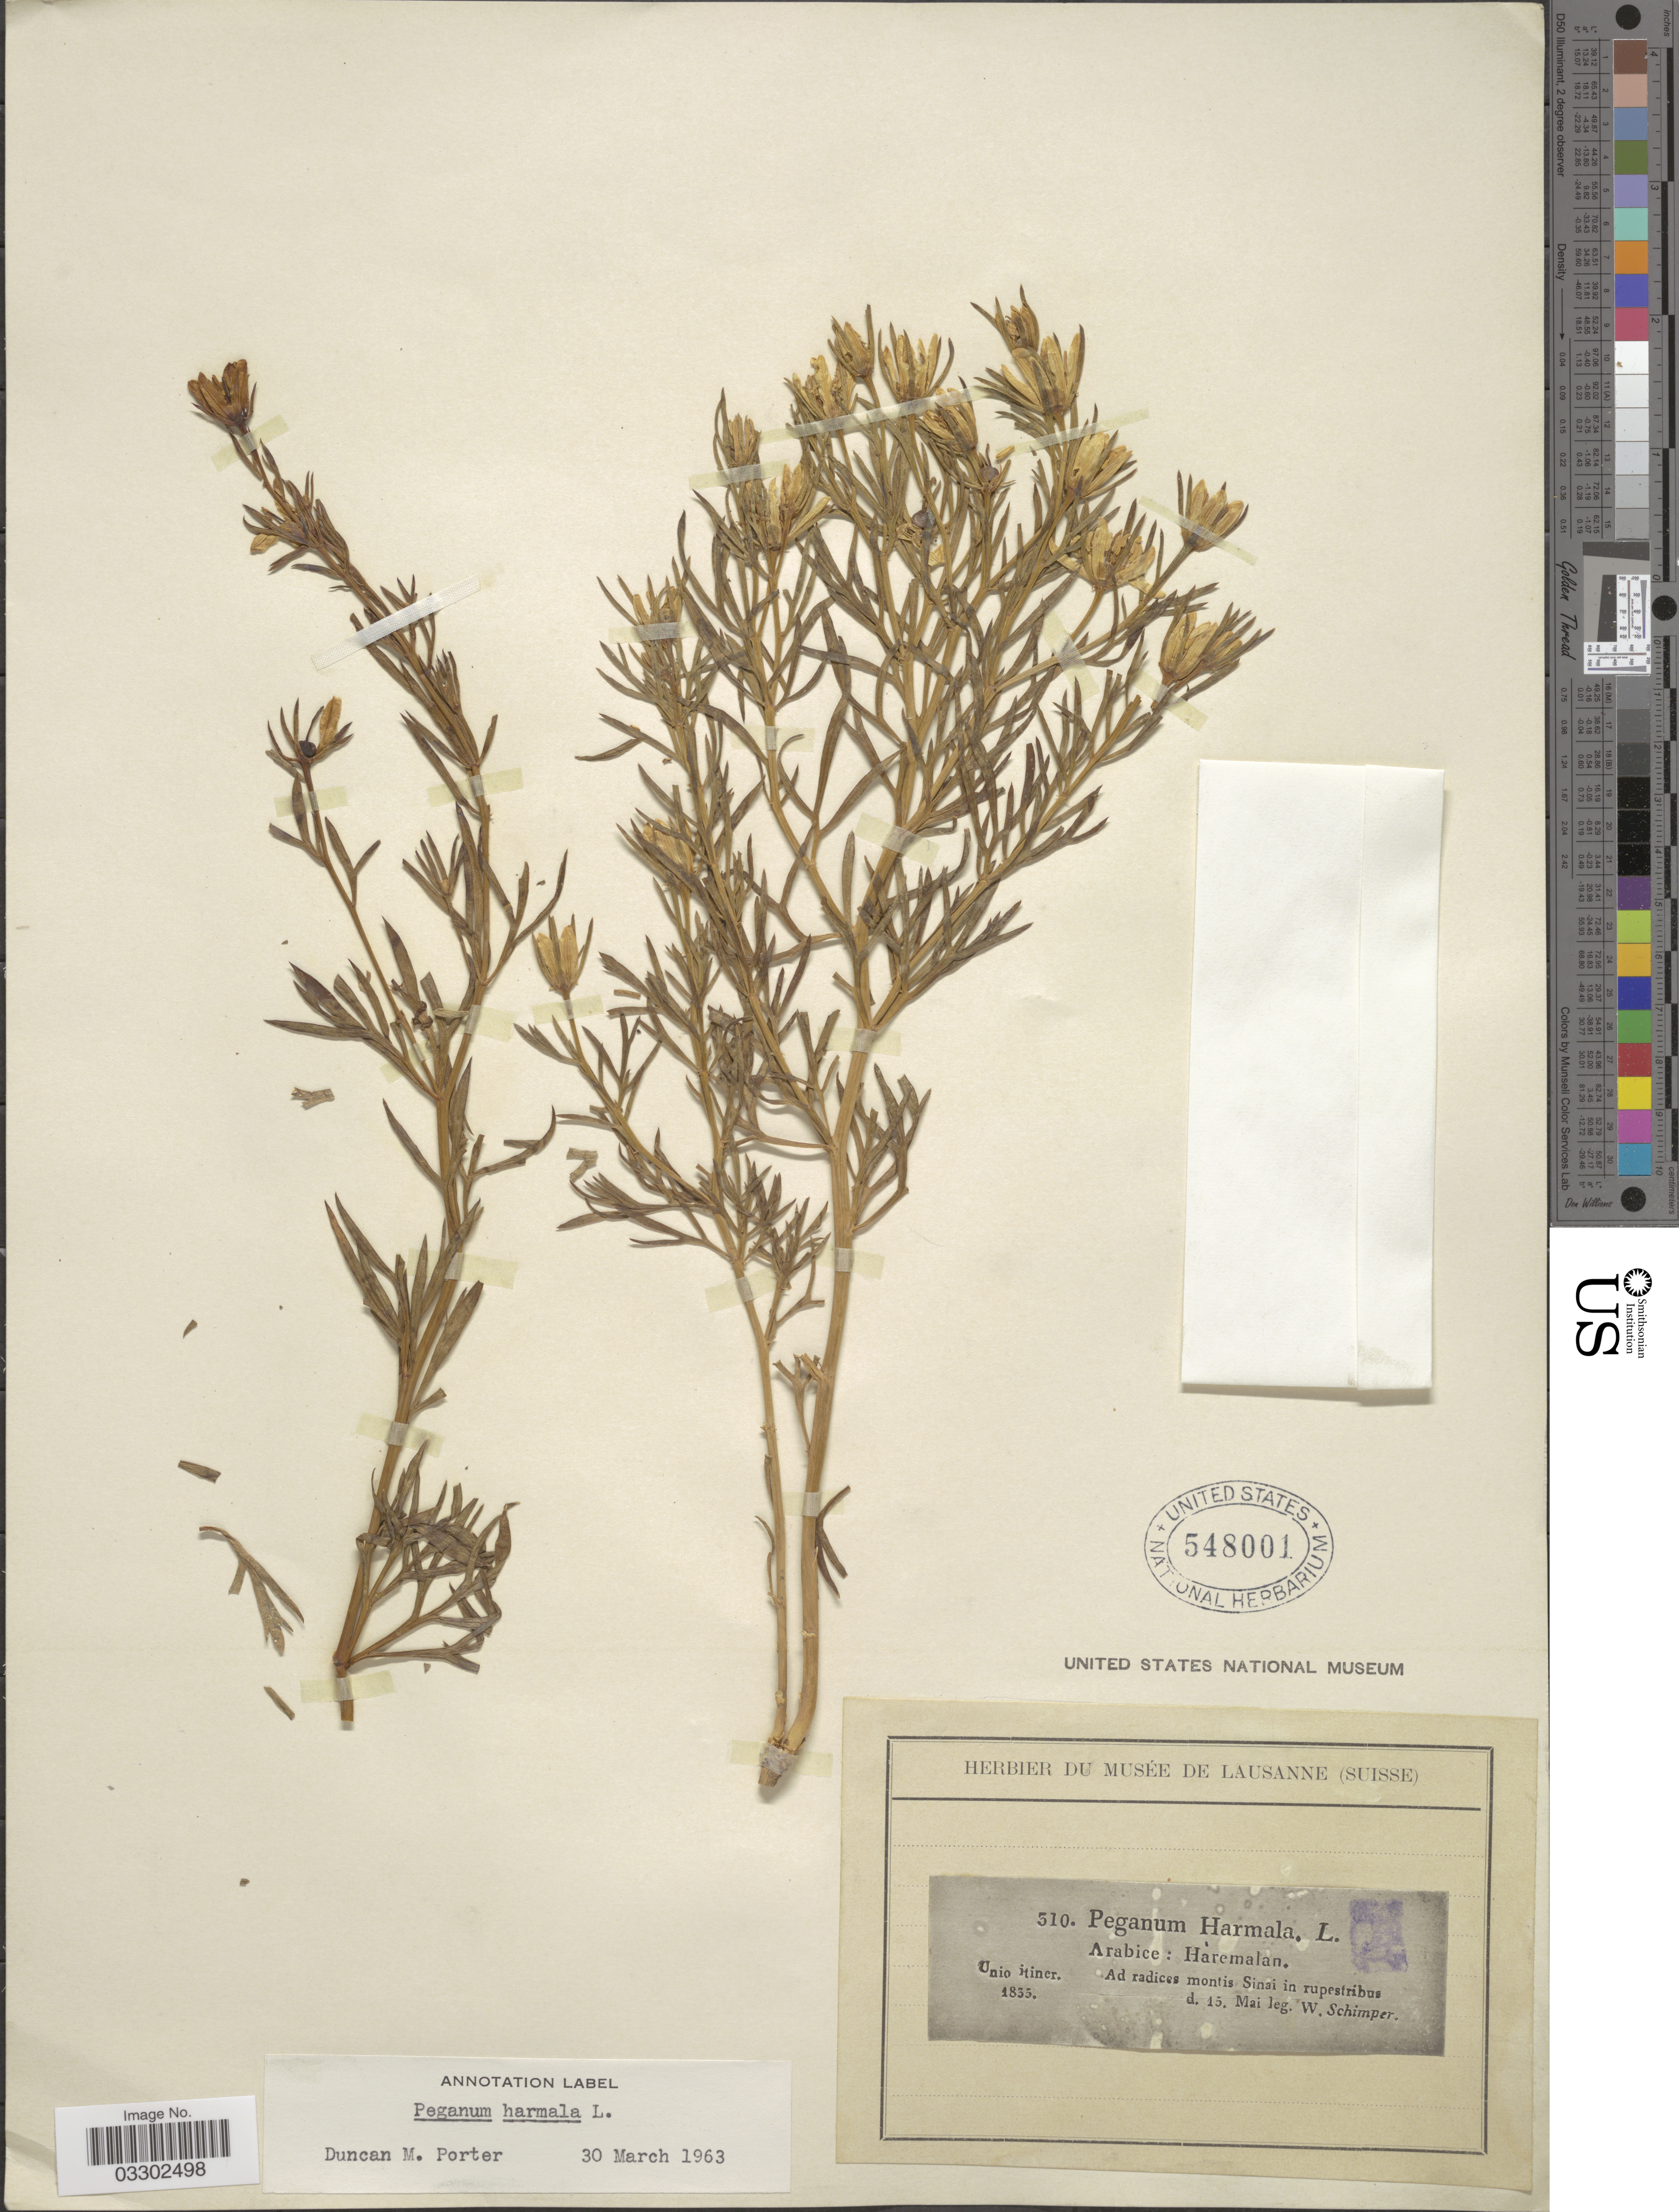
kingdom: Plantae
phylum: Tracheophyta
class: Magnoliopsida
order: Sapindales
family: Tetradiclidaceae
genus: Peganum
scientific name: Peganum harmala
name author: L.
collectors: W. Schimper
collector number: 310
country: Egypt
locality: Arabice: Haremalan.Ad radices montis Sinai in ruprestribus.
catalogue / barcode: US 548001